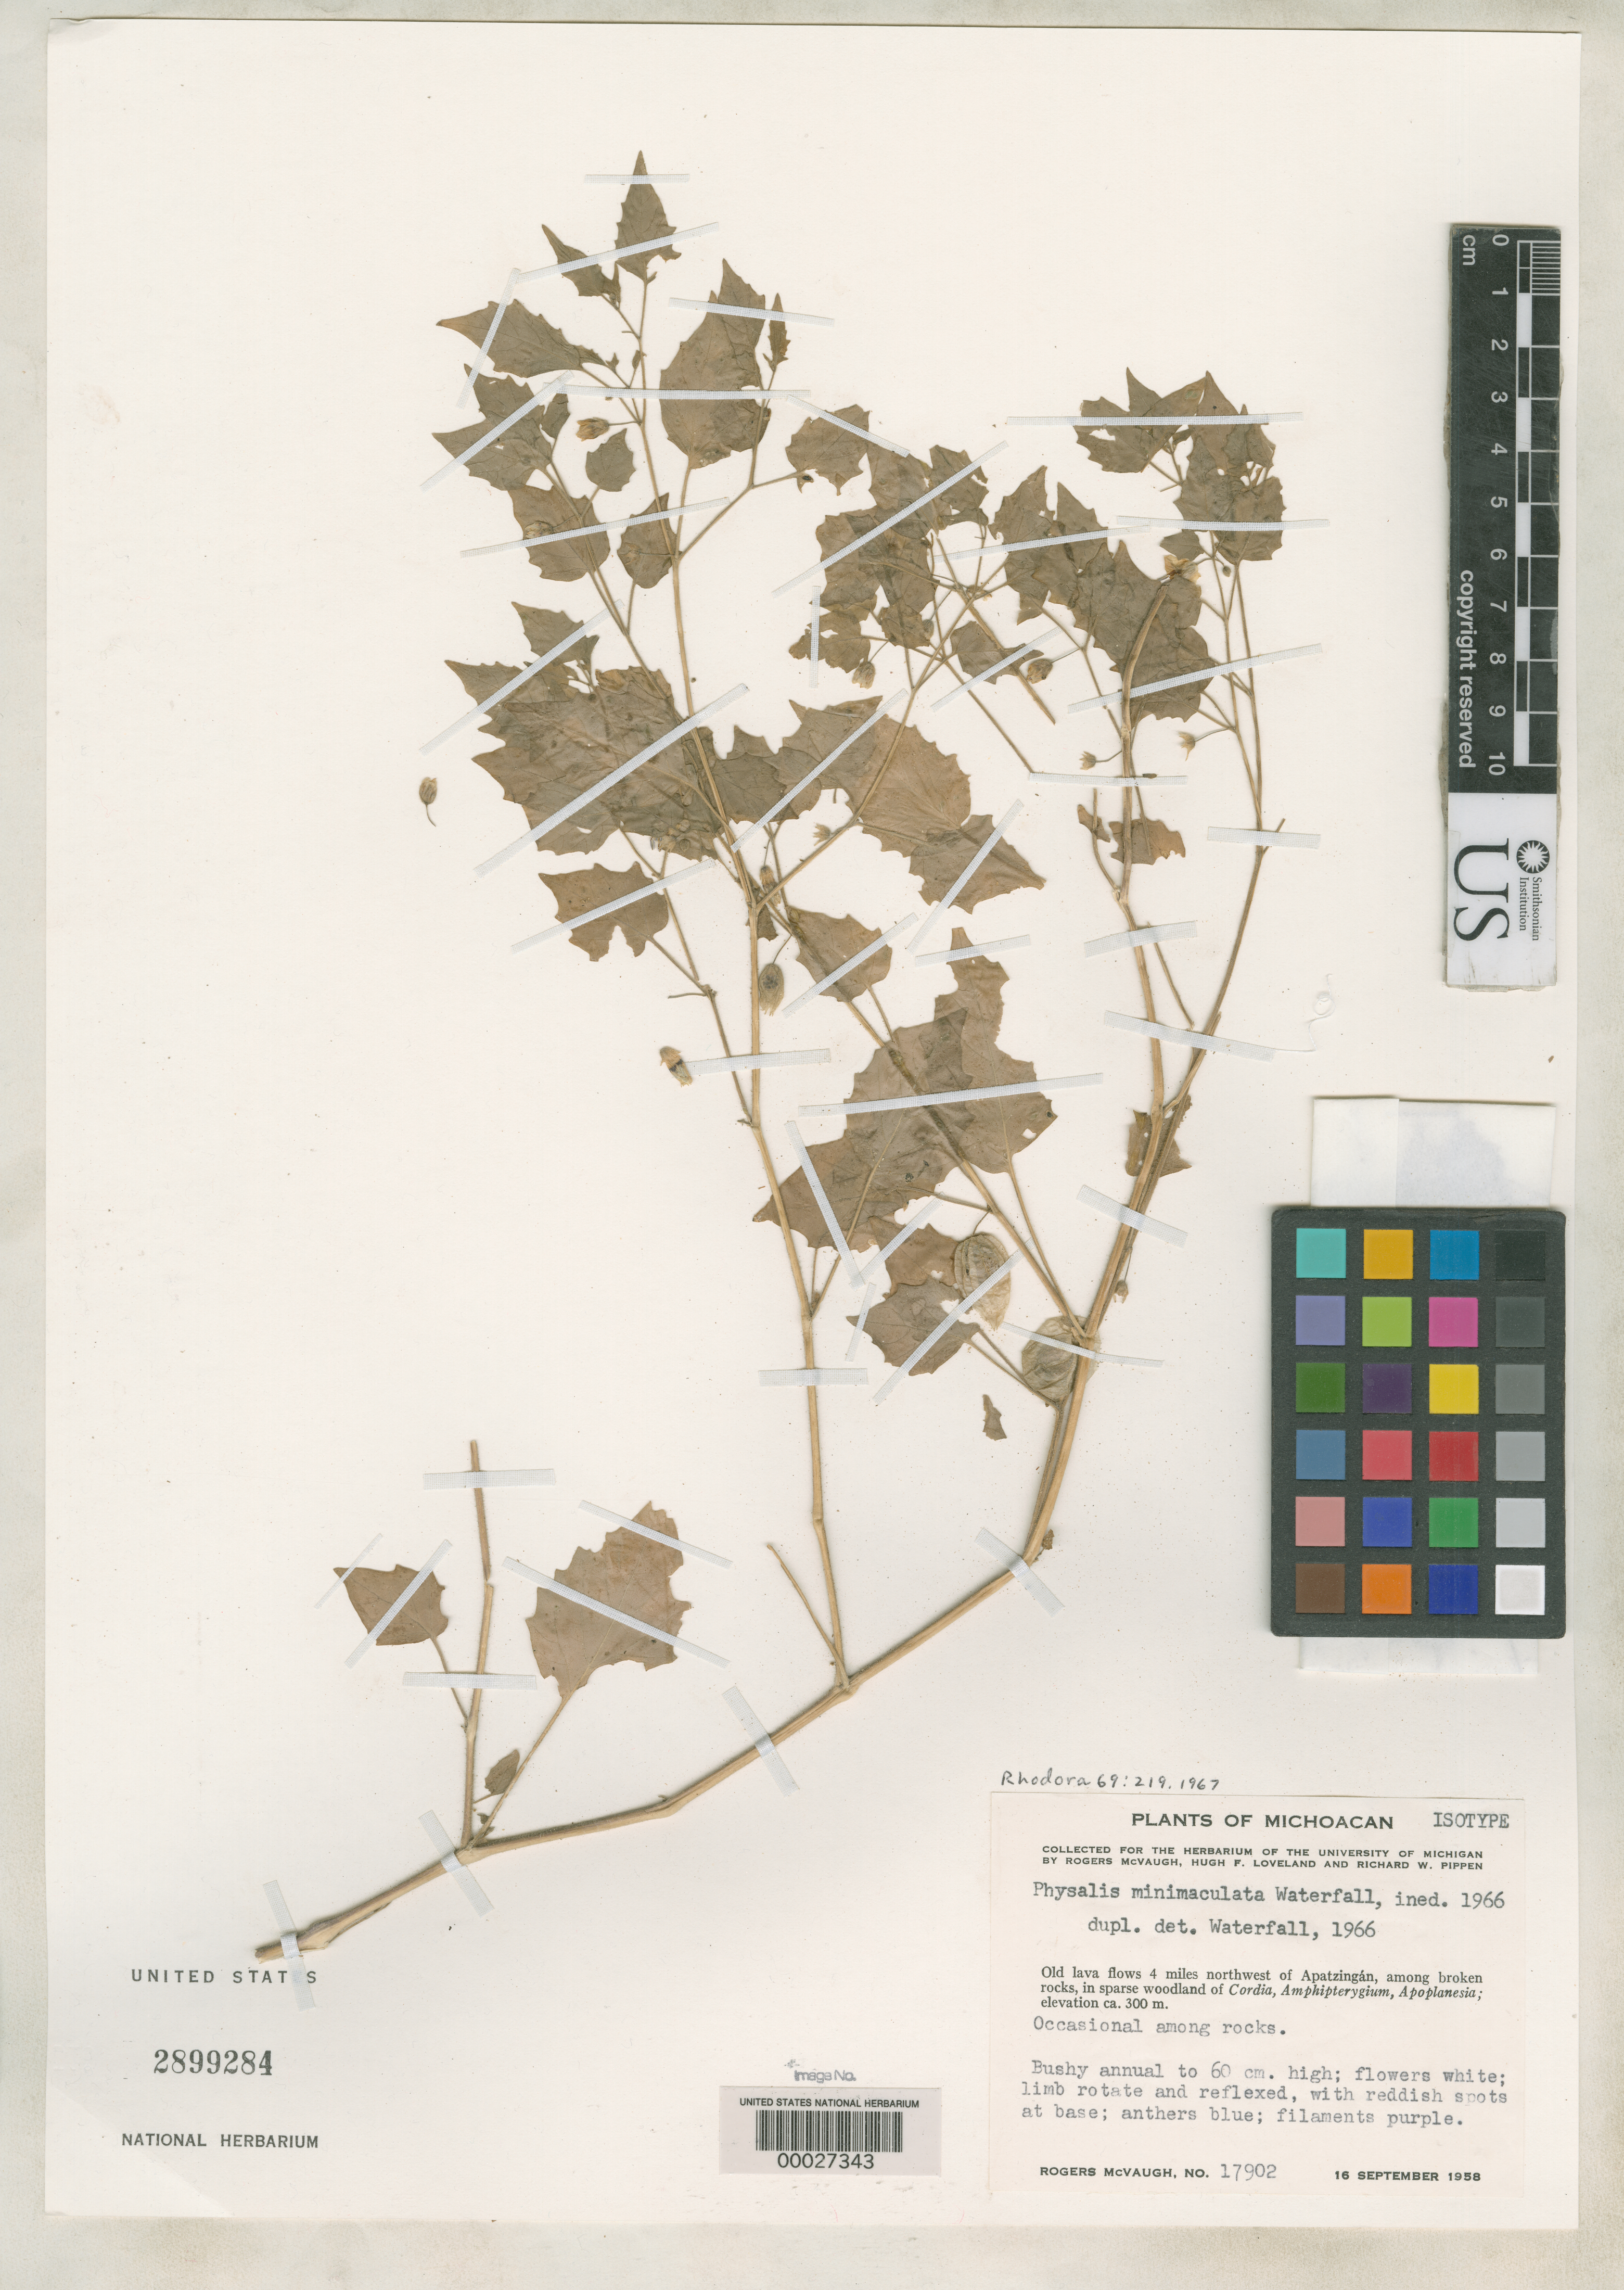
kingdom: Plantae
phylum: Tracheophyta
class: Magnoliopsida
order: Solanales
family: Solanaceae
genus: Physalis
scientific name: Physalis minimaculata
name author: Waterf.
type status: Isotype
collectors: R. McVaugh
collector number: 17902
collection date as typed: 16 Sep 1958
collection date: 1958-09-16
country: Mexico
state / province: Michoacán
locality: NW of Apatzingan.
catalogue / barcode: US 2899284